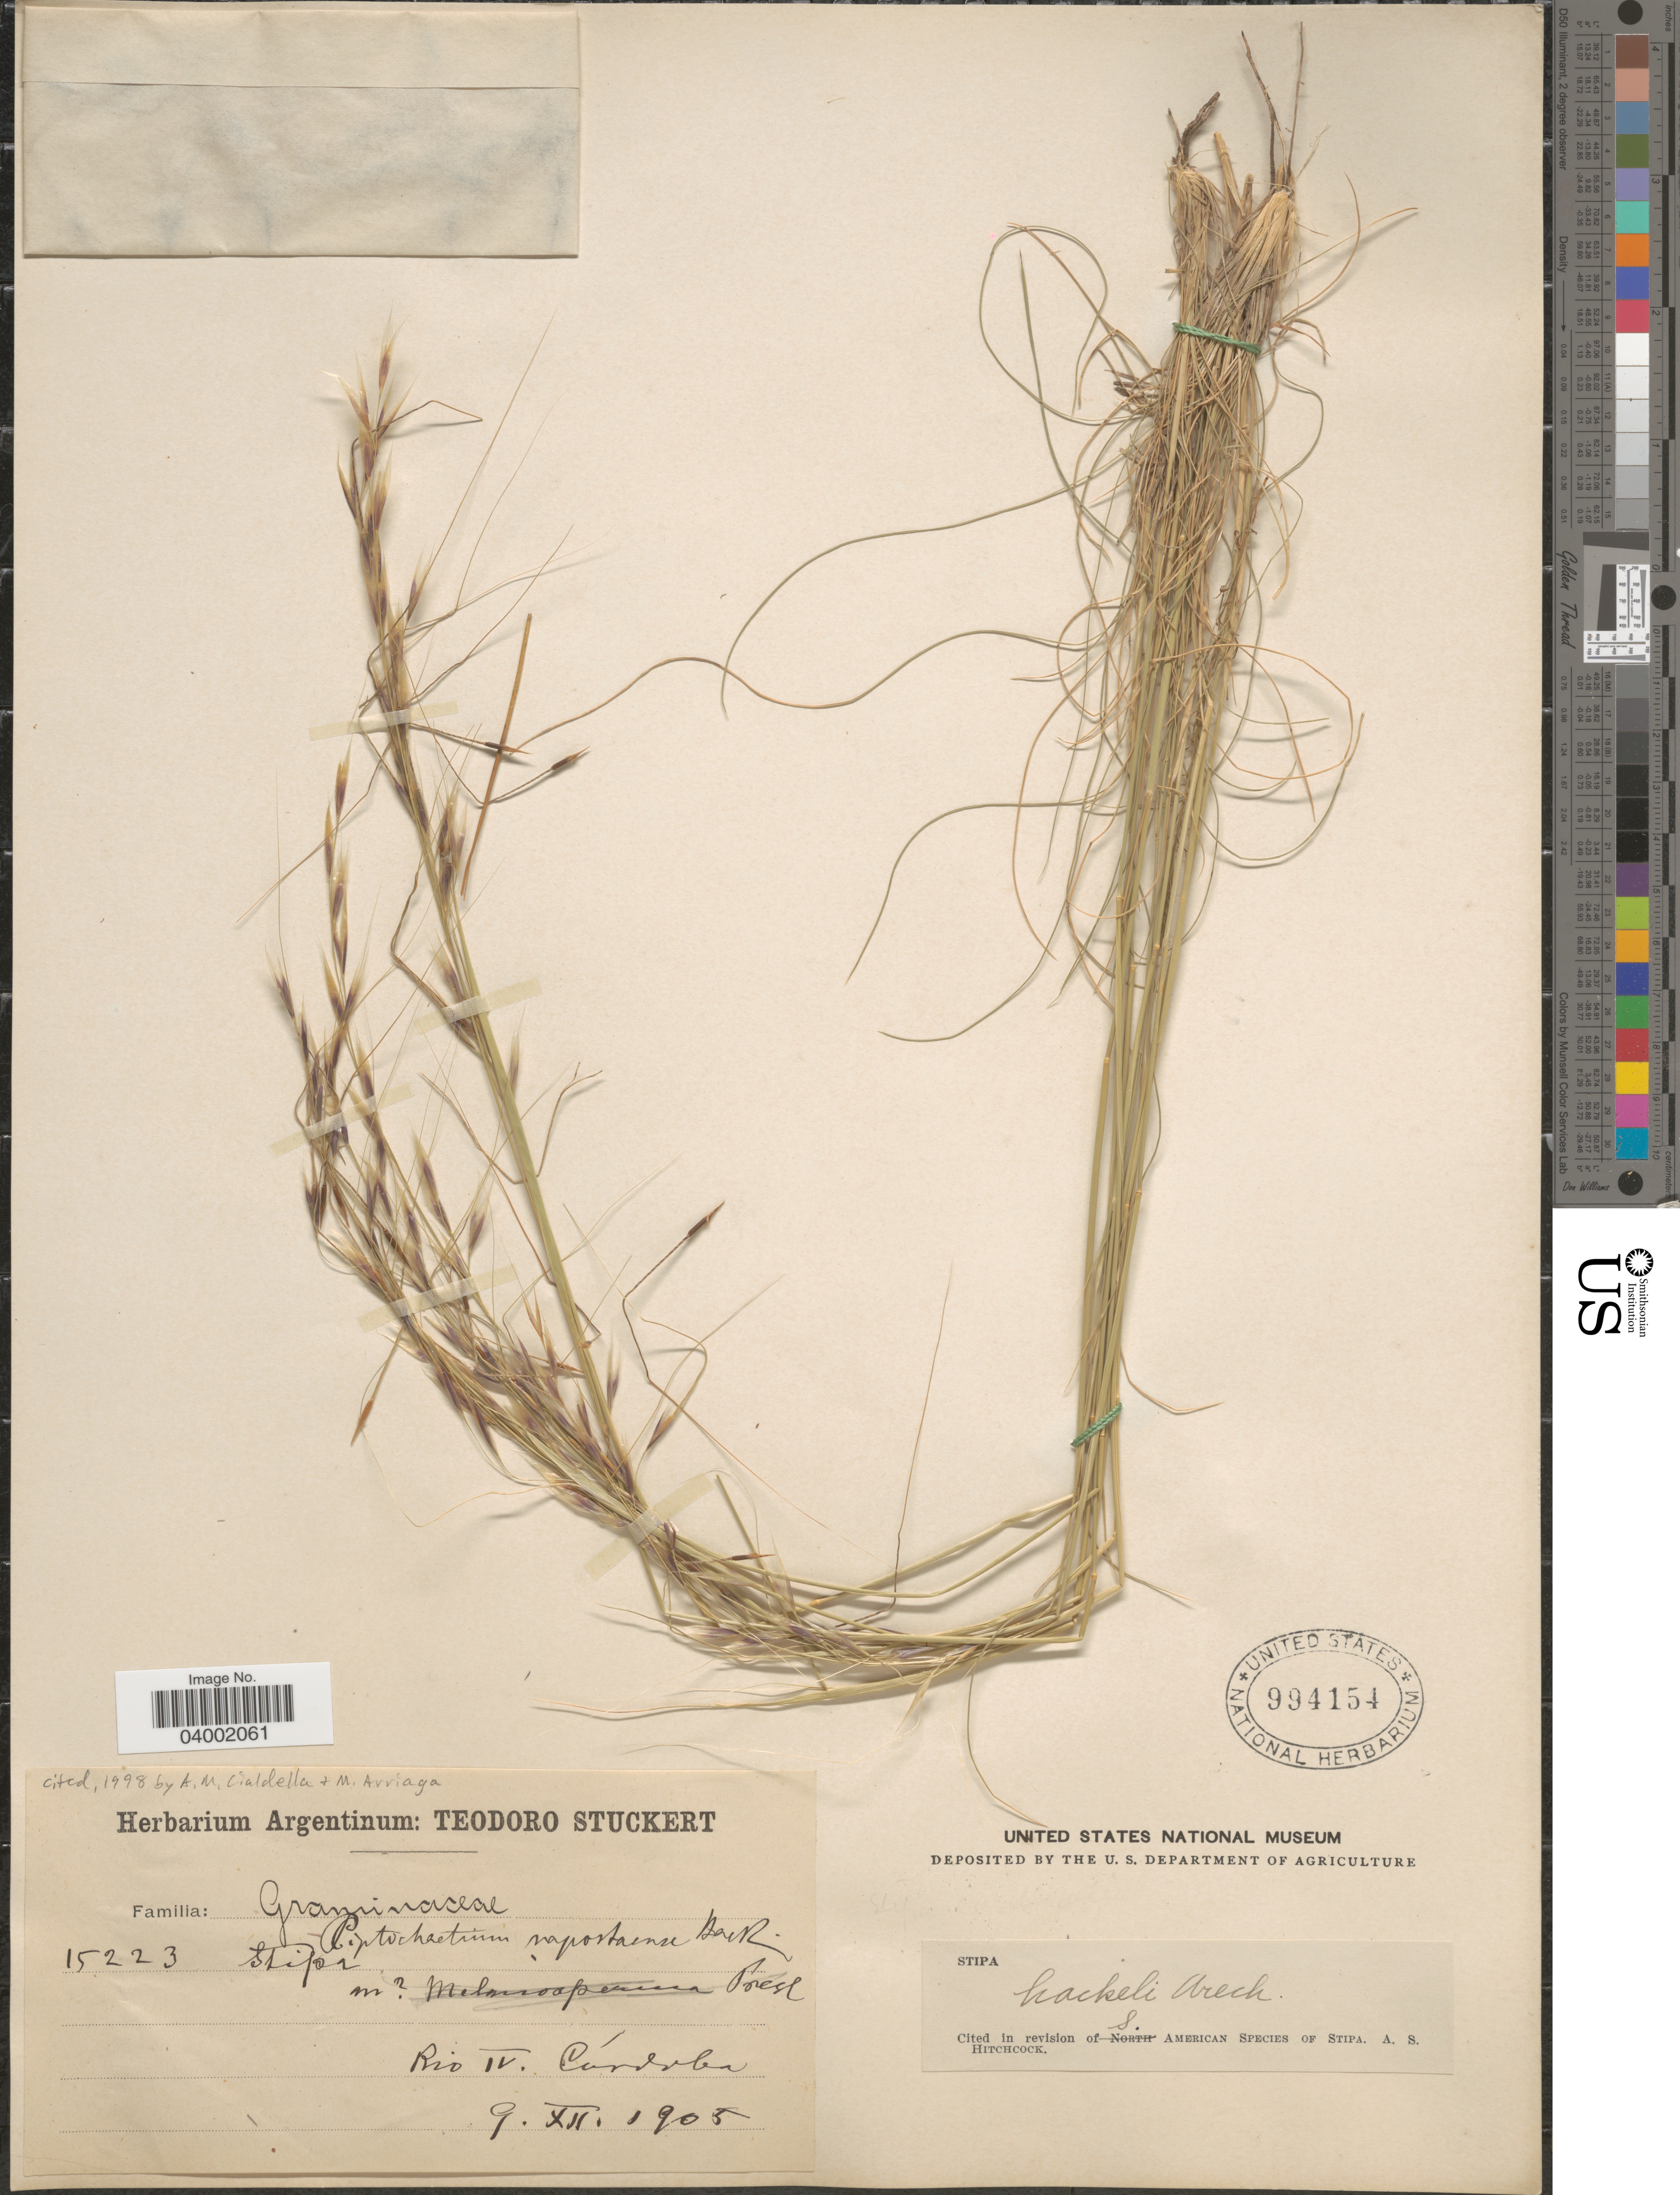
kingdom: Plantae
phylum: Tracheophyta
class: Liliopsida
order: Poales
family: Poaceae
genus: Piptochaetium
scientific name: Piptochaetium napostaense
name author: (Speg.) Hack.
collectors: T. Stuckert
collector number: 15223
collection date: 1905-12-09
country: Argentina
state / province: Cordoba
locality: Rio IV. Córdoba.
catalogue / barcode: US 994154